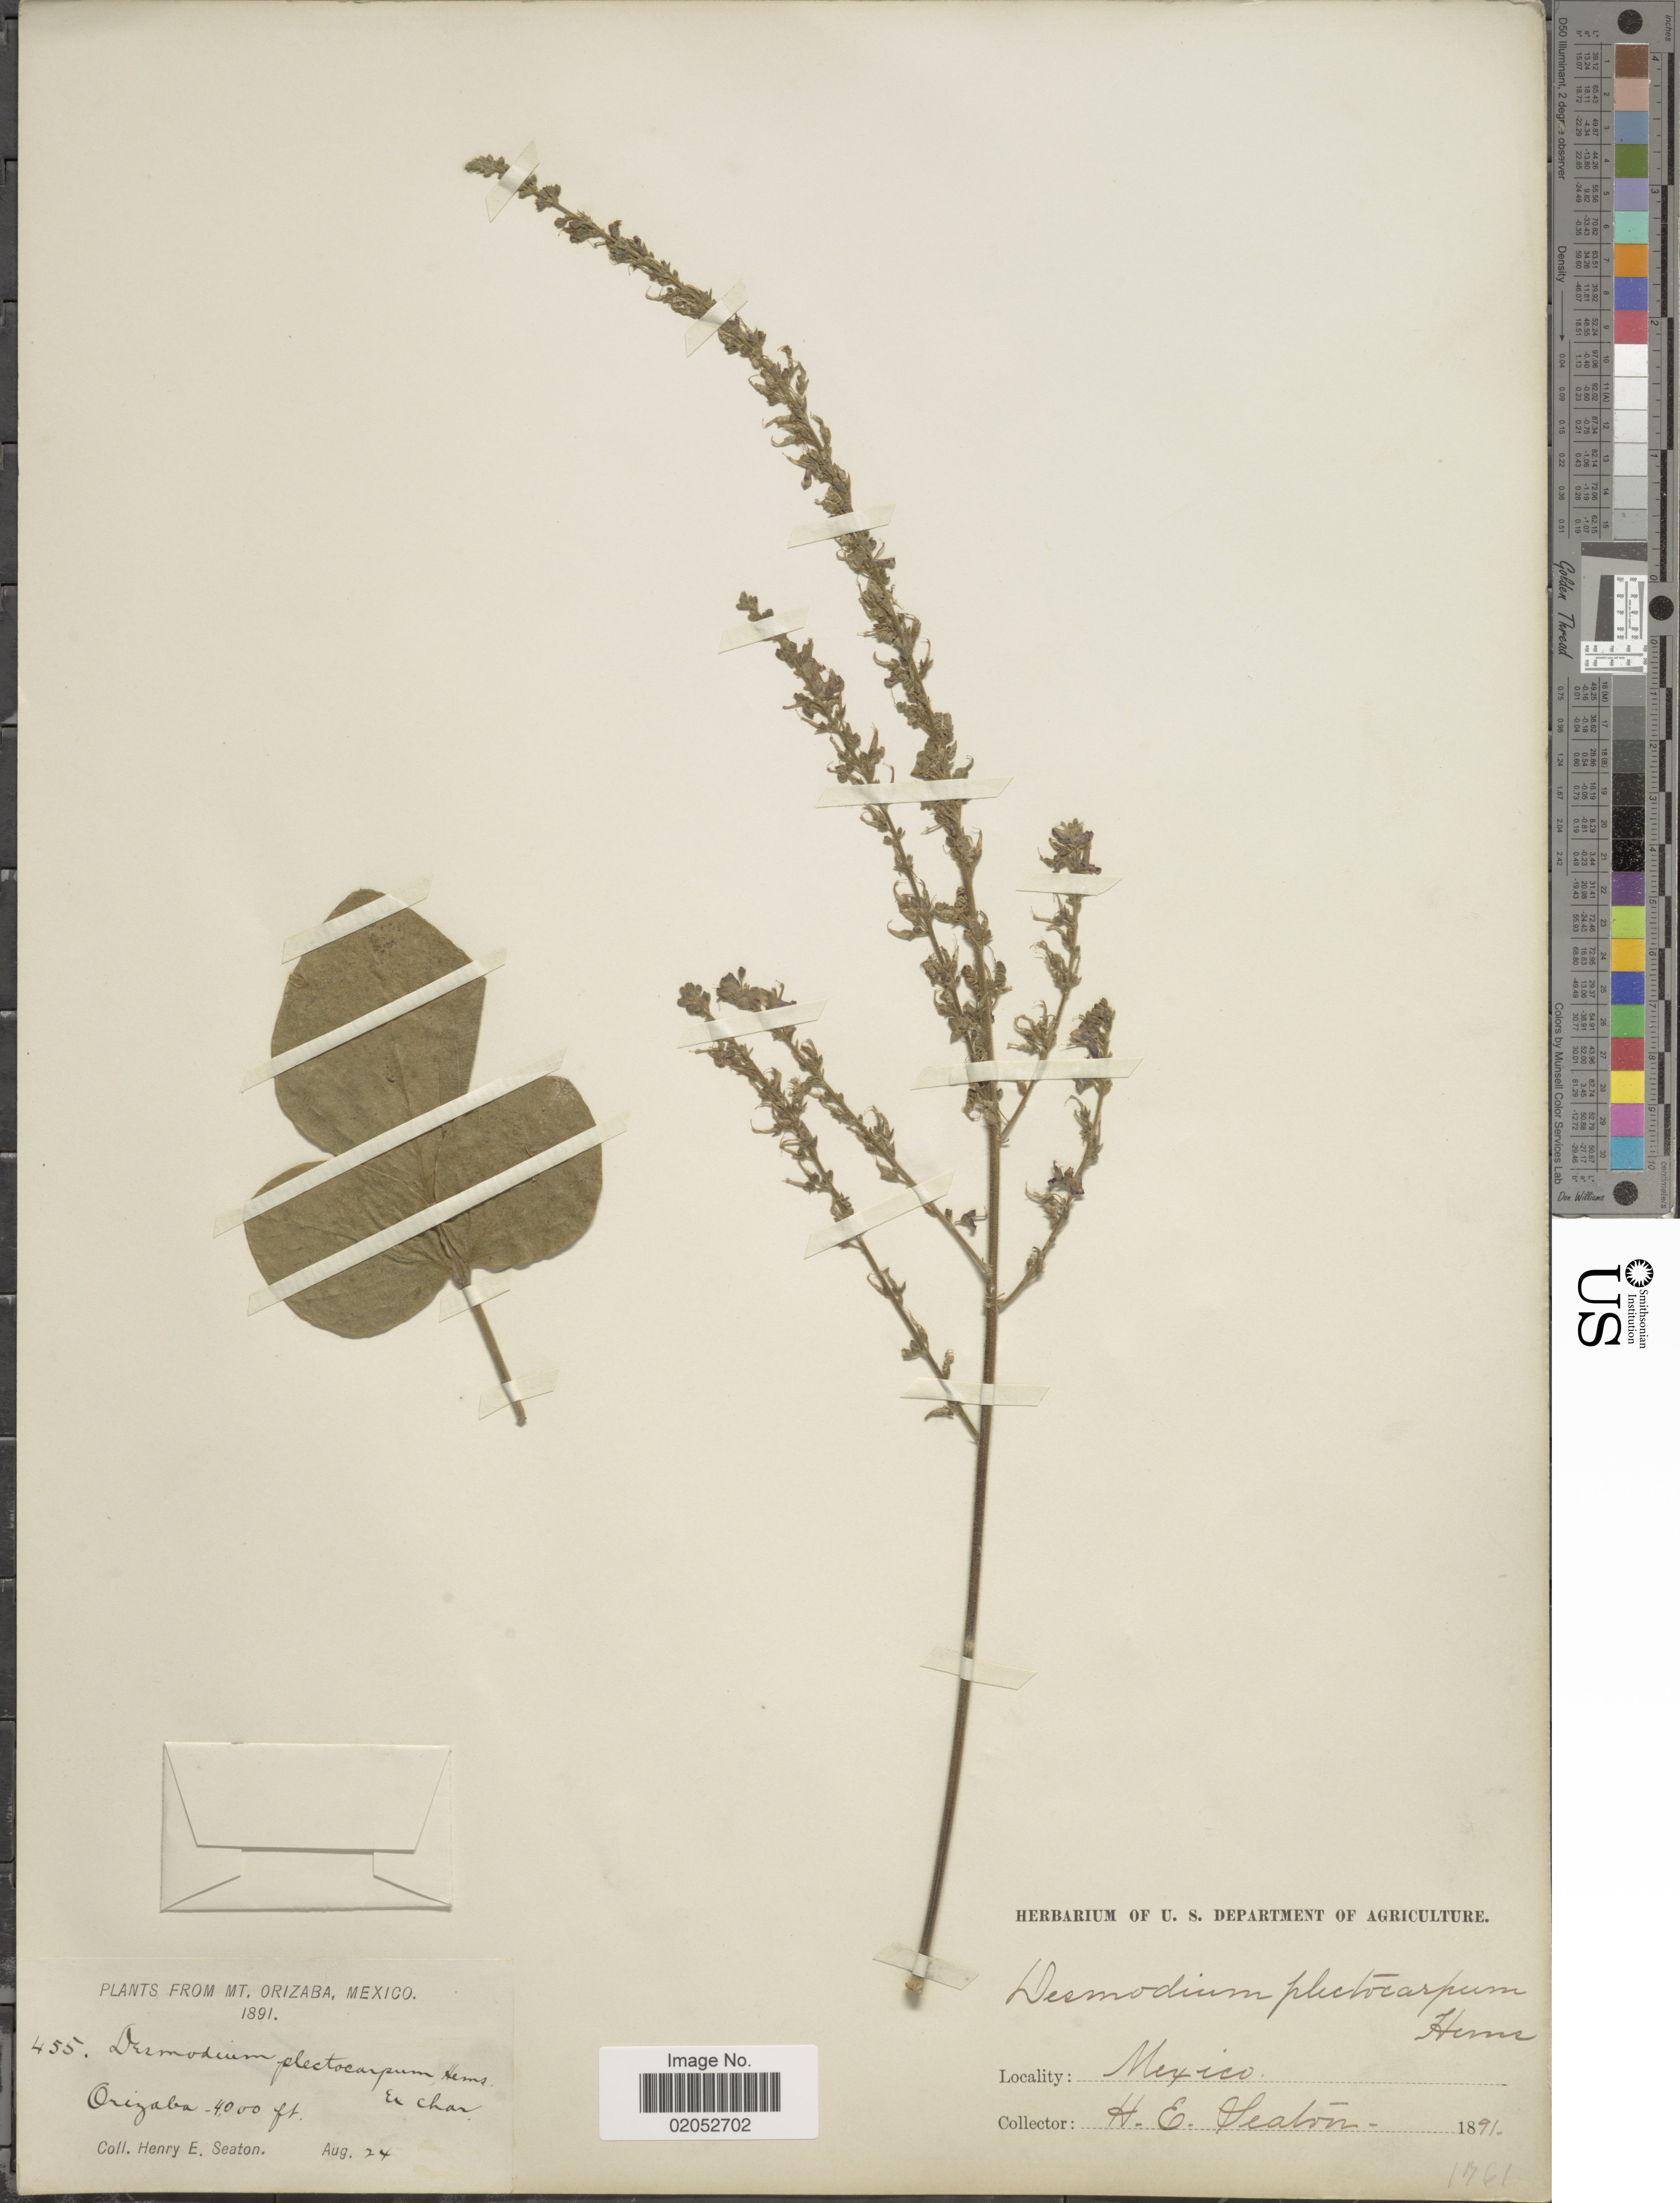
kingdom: Plantae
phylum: Tracheophyta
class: Magnoliopsida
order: Fabales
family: Fabaceae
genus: Desmodium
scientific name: Desmodium polystachyum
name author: Schltdl.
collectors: H. Seaton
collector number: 455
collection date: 1891-08-24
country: Mexico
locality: Mt. Orizaba, Mexico, Orizaba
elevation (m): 1219